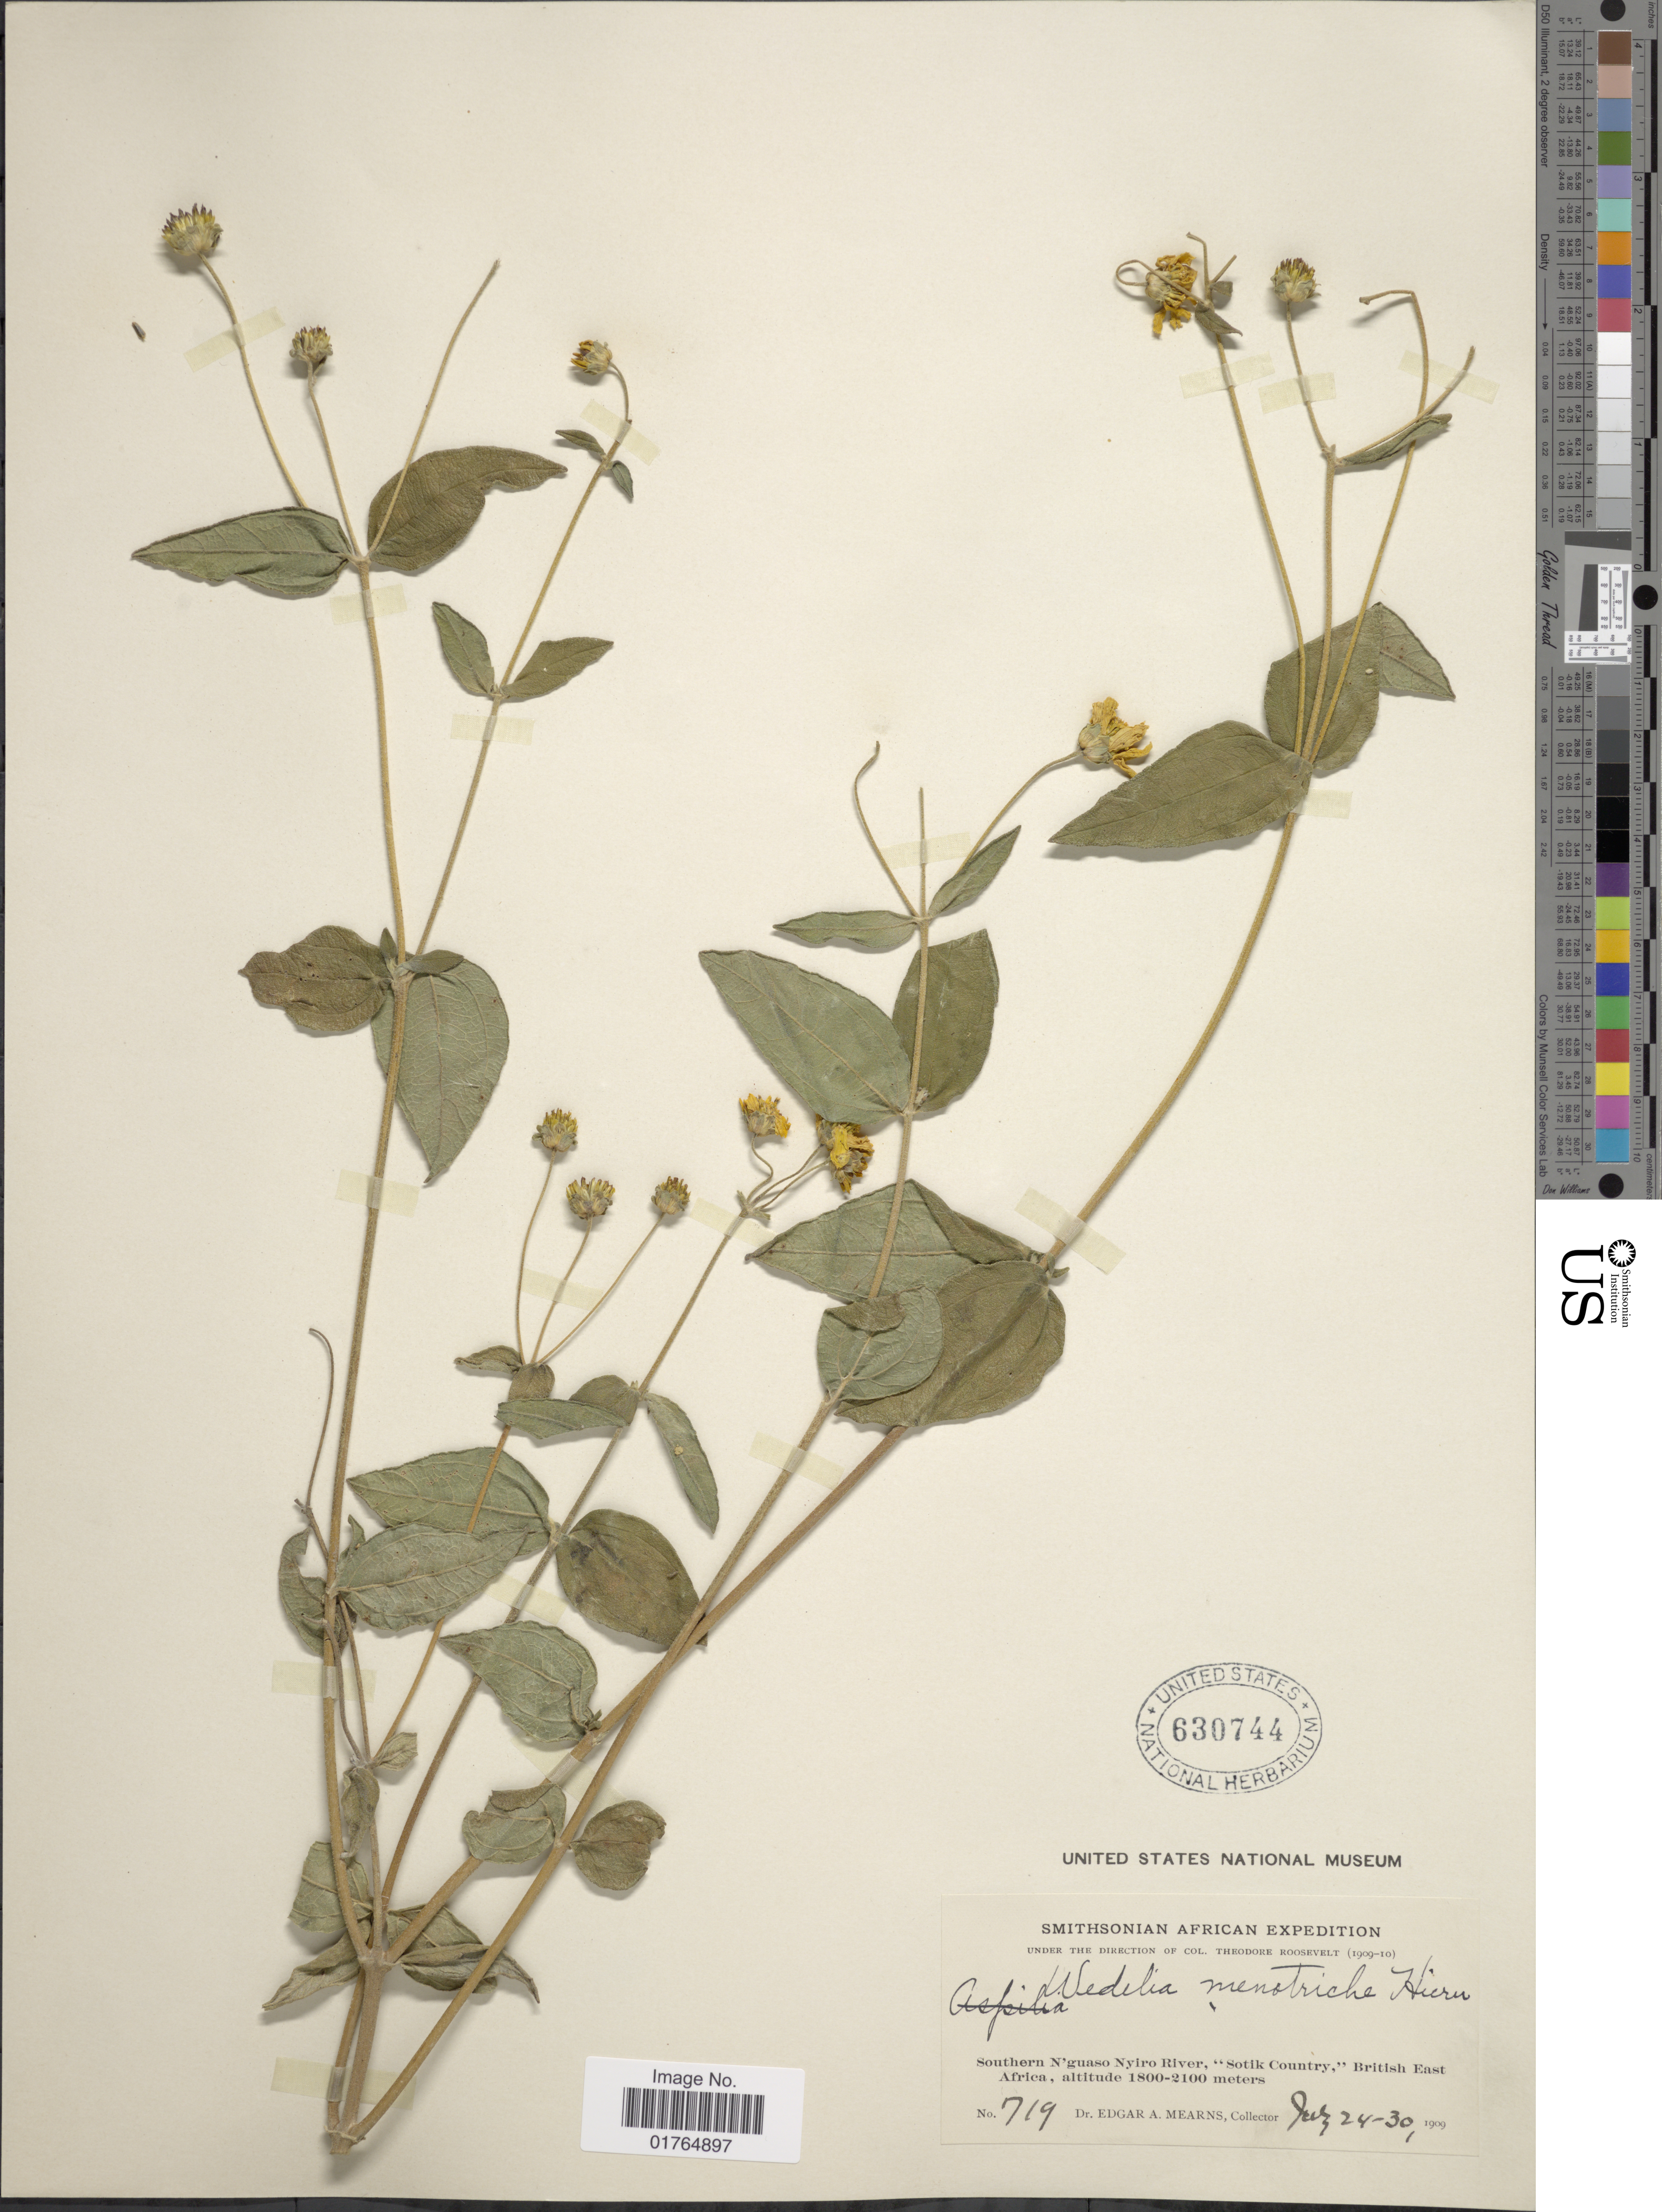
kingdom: Plantae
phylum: Tracheophyta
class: Magnoliopsida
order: Asterales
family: Asteraceae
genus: Wedelia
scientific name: Wedelia menotriche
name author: Oliv. & Hiern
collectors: E. A. Mearns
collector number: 719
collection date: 1909-07-24/1909-07-30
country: Kenya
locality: Southern N'guaso Nyiro River, Sotik Country, British East Africa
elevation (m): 1800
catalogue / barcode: US 630744